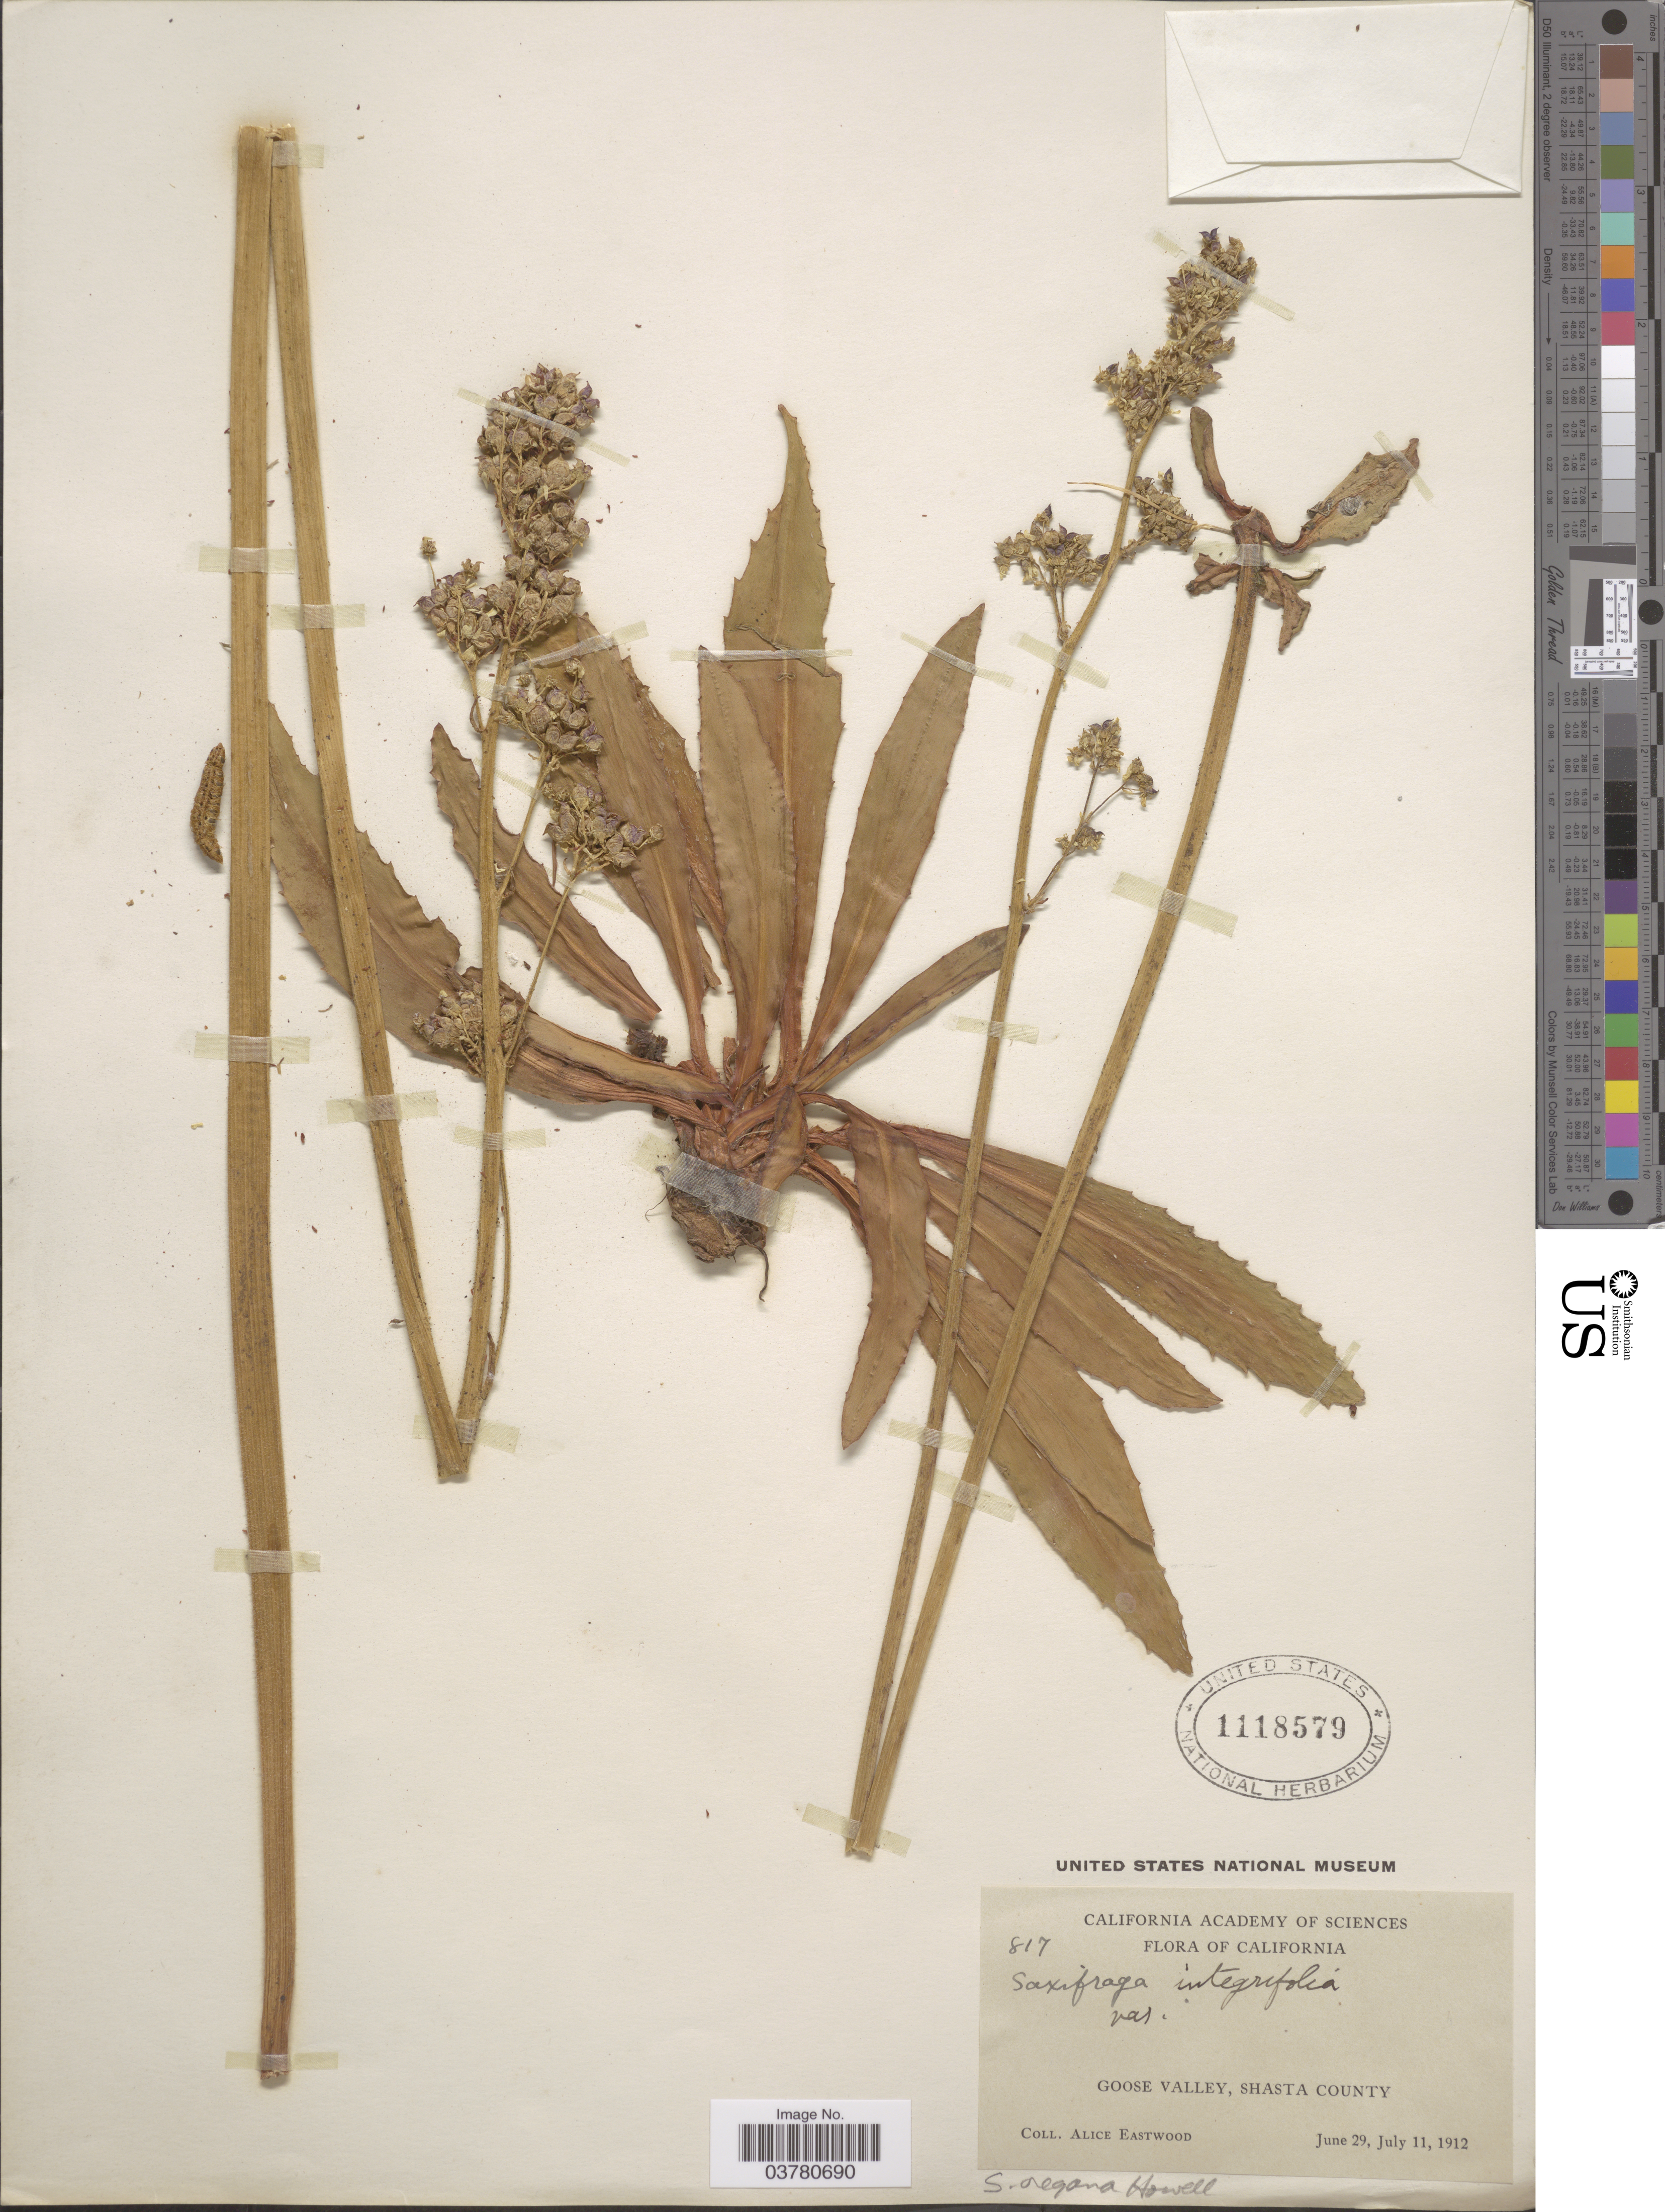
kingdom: Plantae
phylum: Tracheophyta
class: Magnoliopsida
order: Saxifragales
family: Saxifragaceae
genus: Micranthes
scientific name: Micranthes oregana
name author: (Howell) Small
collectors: A. Eastwood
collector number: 817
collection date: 1912-06-29/1912-07-11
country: United States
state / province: California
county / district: Shasta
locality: Goose Valley, Shasta County.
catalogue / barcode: US 1118579